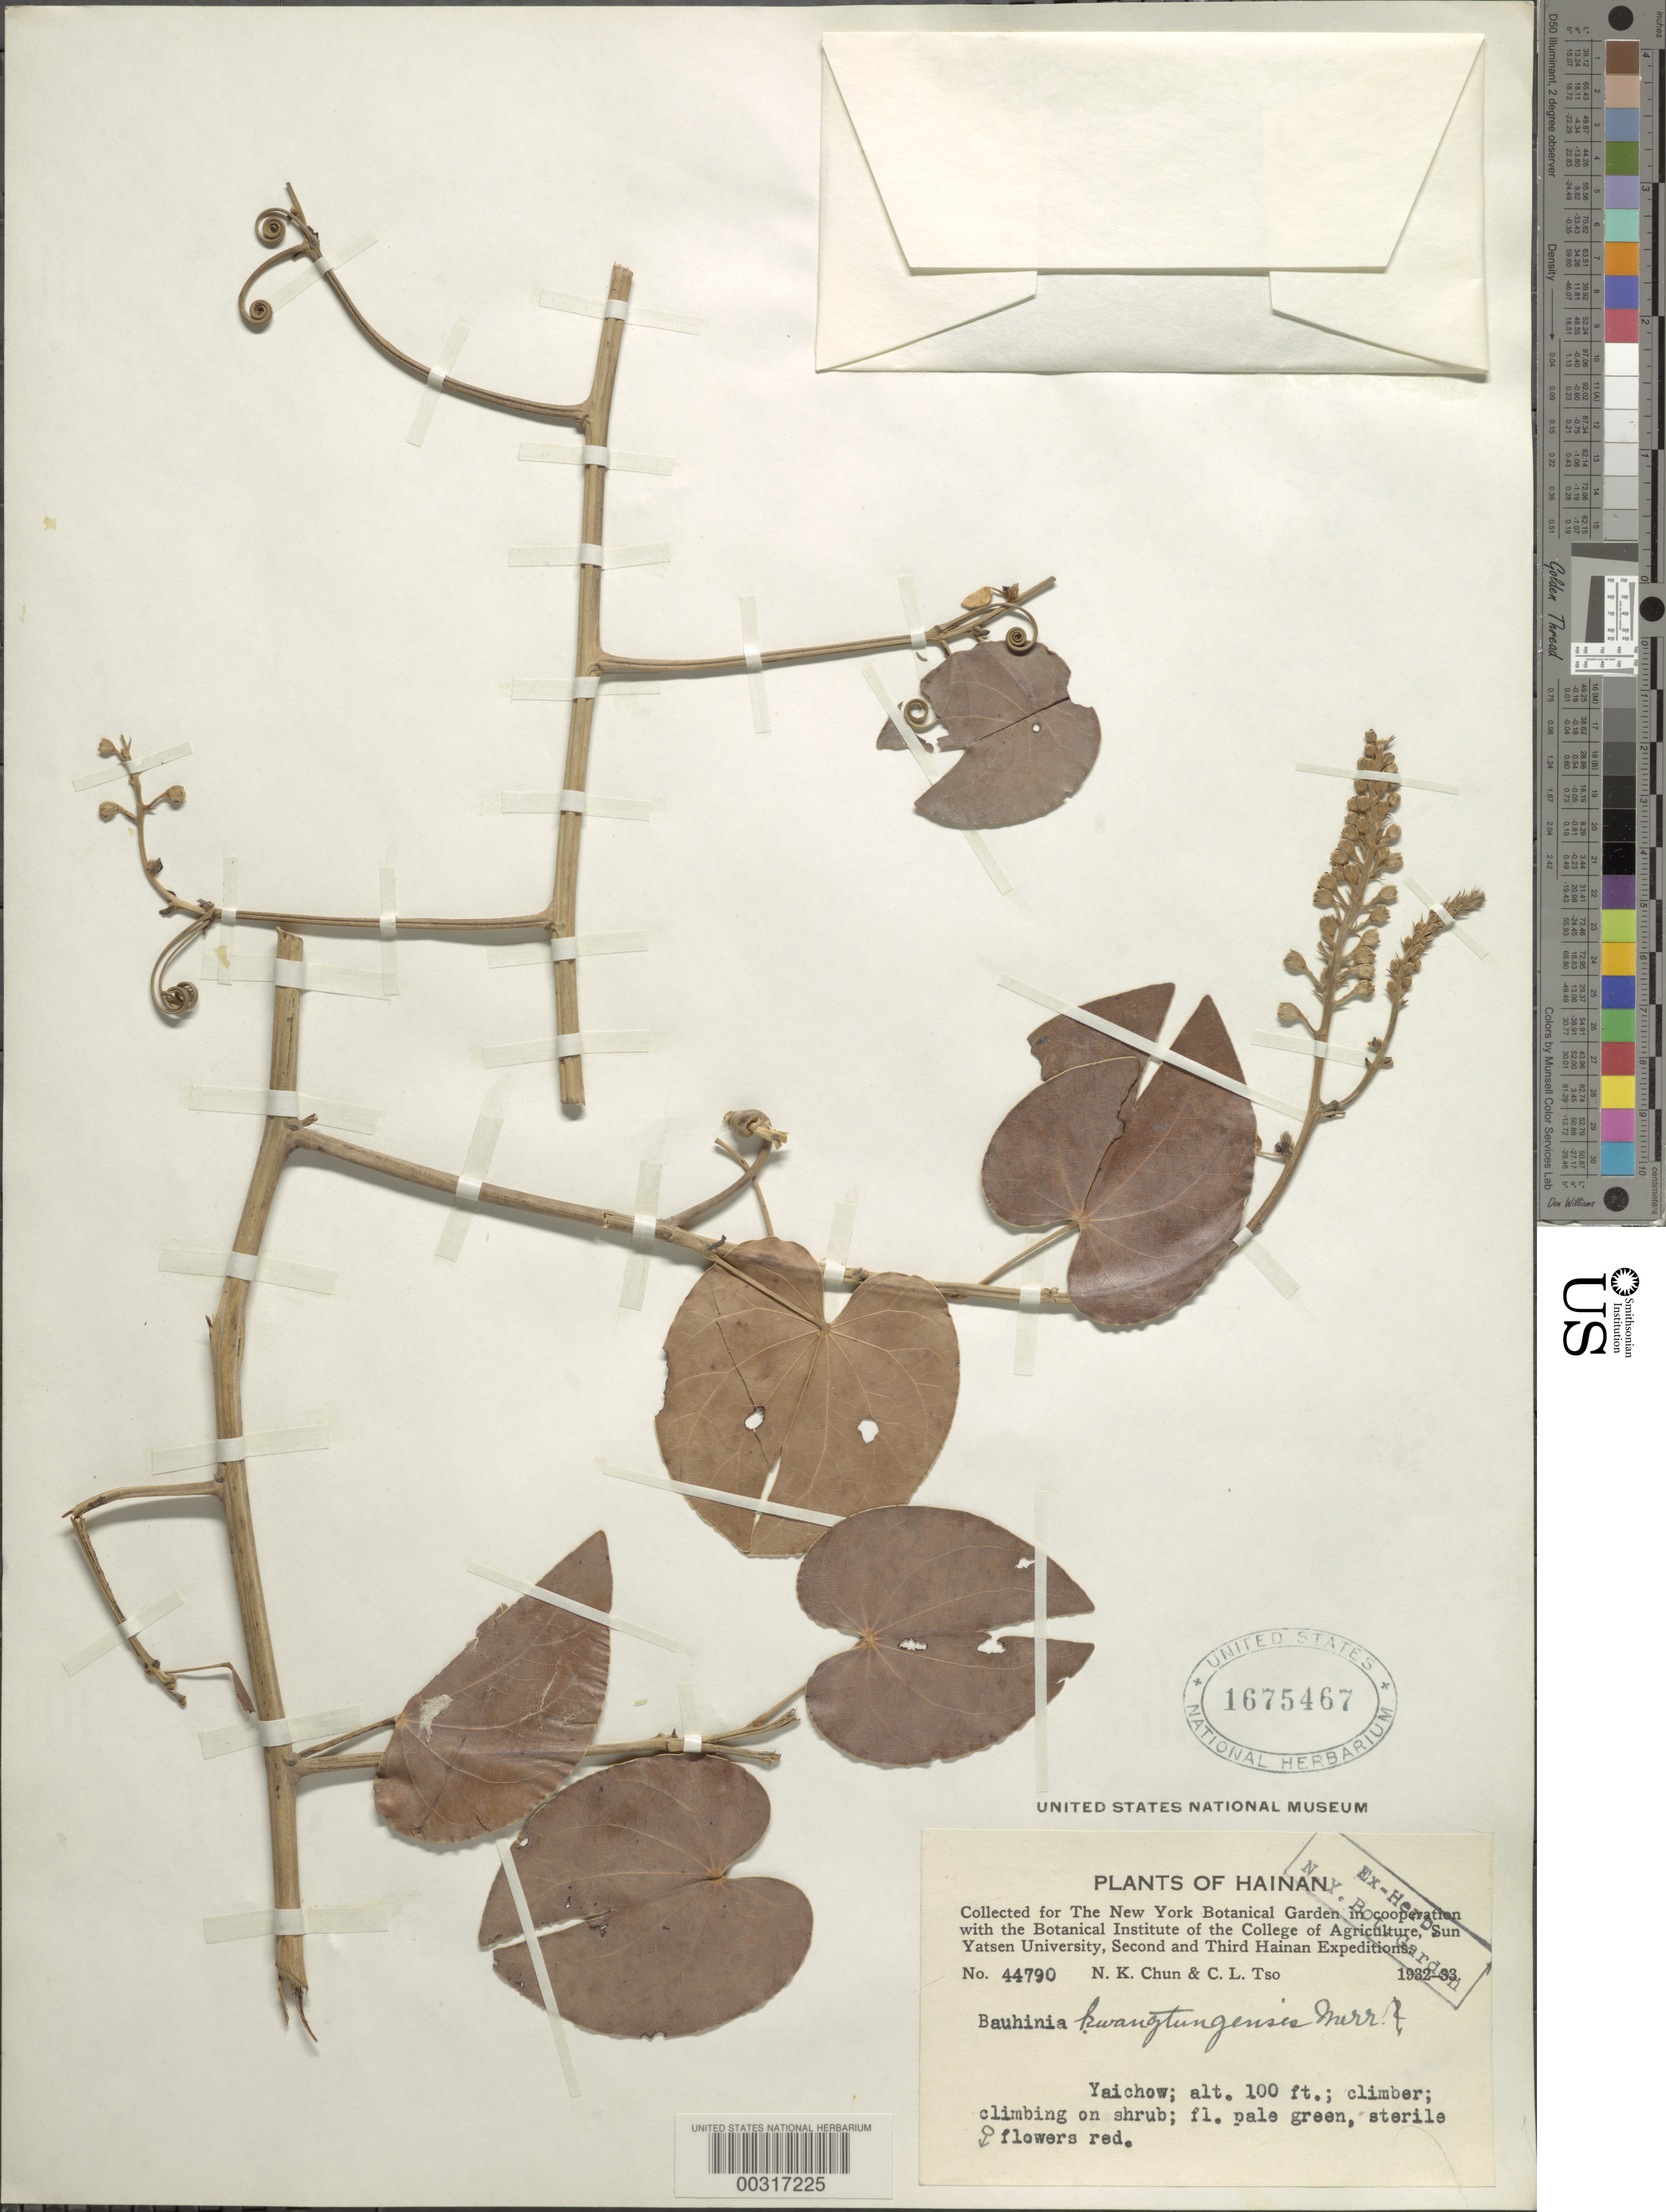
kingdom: Plantae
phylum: Tracheophyta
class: Magnoliopsida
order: Fabales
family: Fabaceae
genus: Phanera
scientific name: Phanera japonica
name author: (Maxim.) H. Ohashi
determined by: U.S. National Herbarium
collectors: N. K. Chun & C. Tso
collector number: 44790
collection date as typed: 1932 to -- -- 1933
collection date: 1932/1933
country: China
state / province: Hainan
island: Hainan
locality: Yaichow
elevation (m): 30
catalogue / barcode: US 1675467